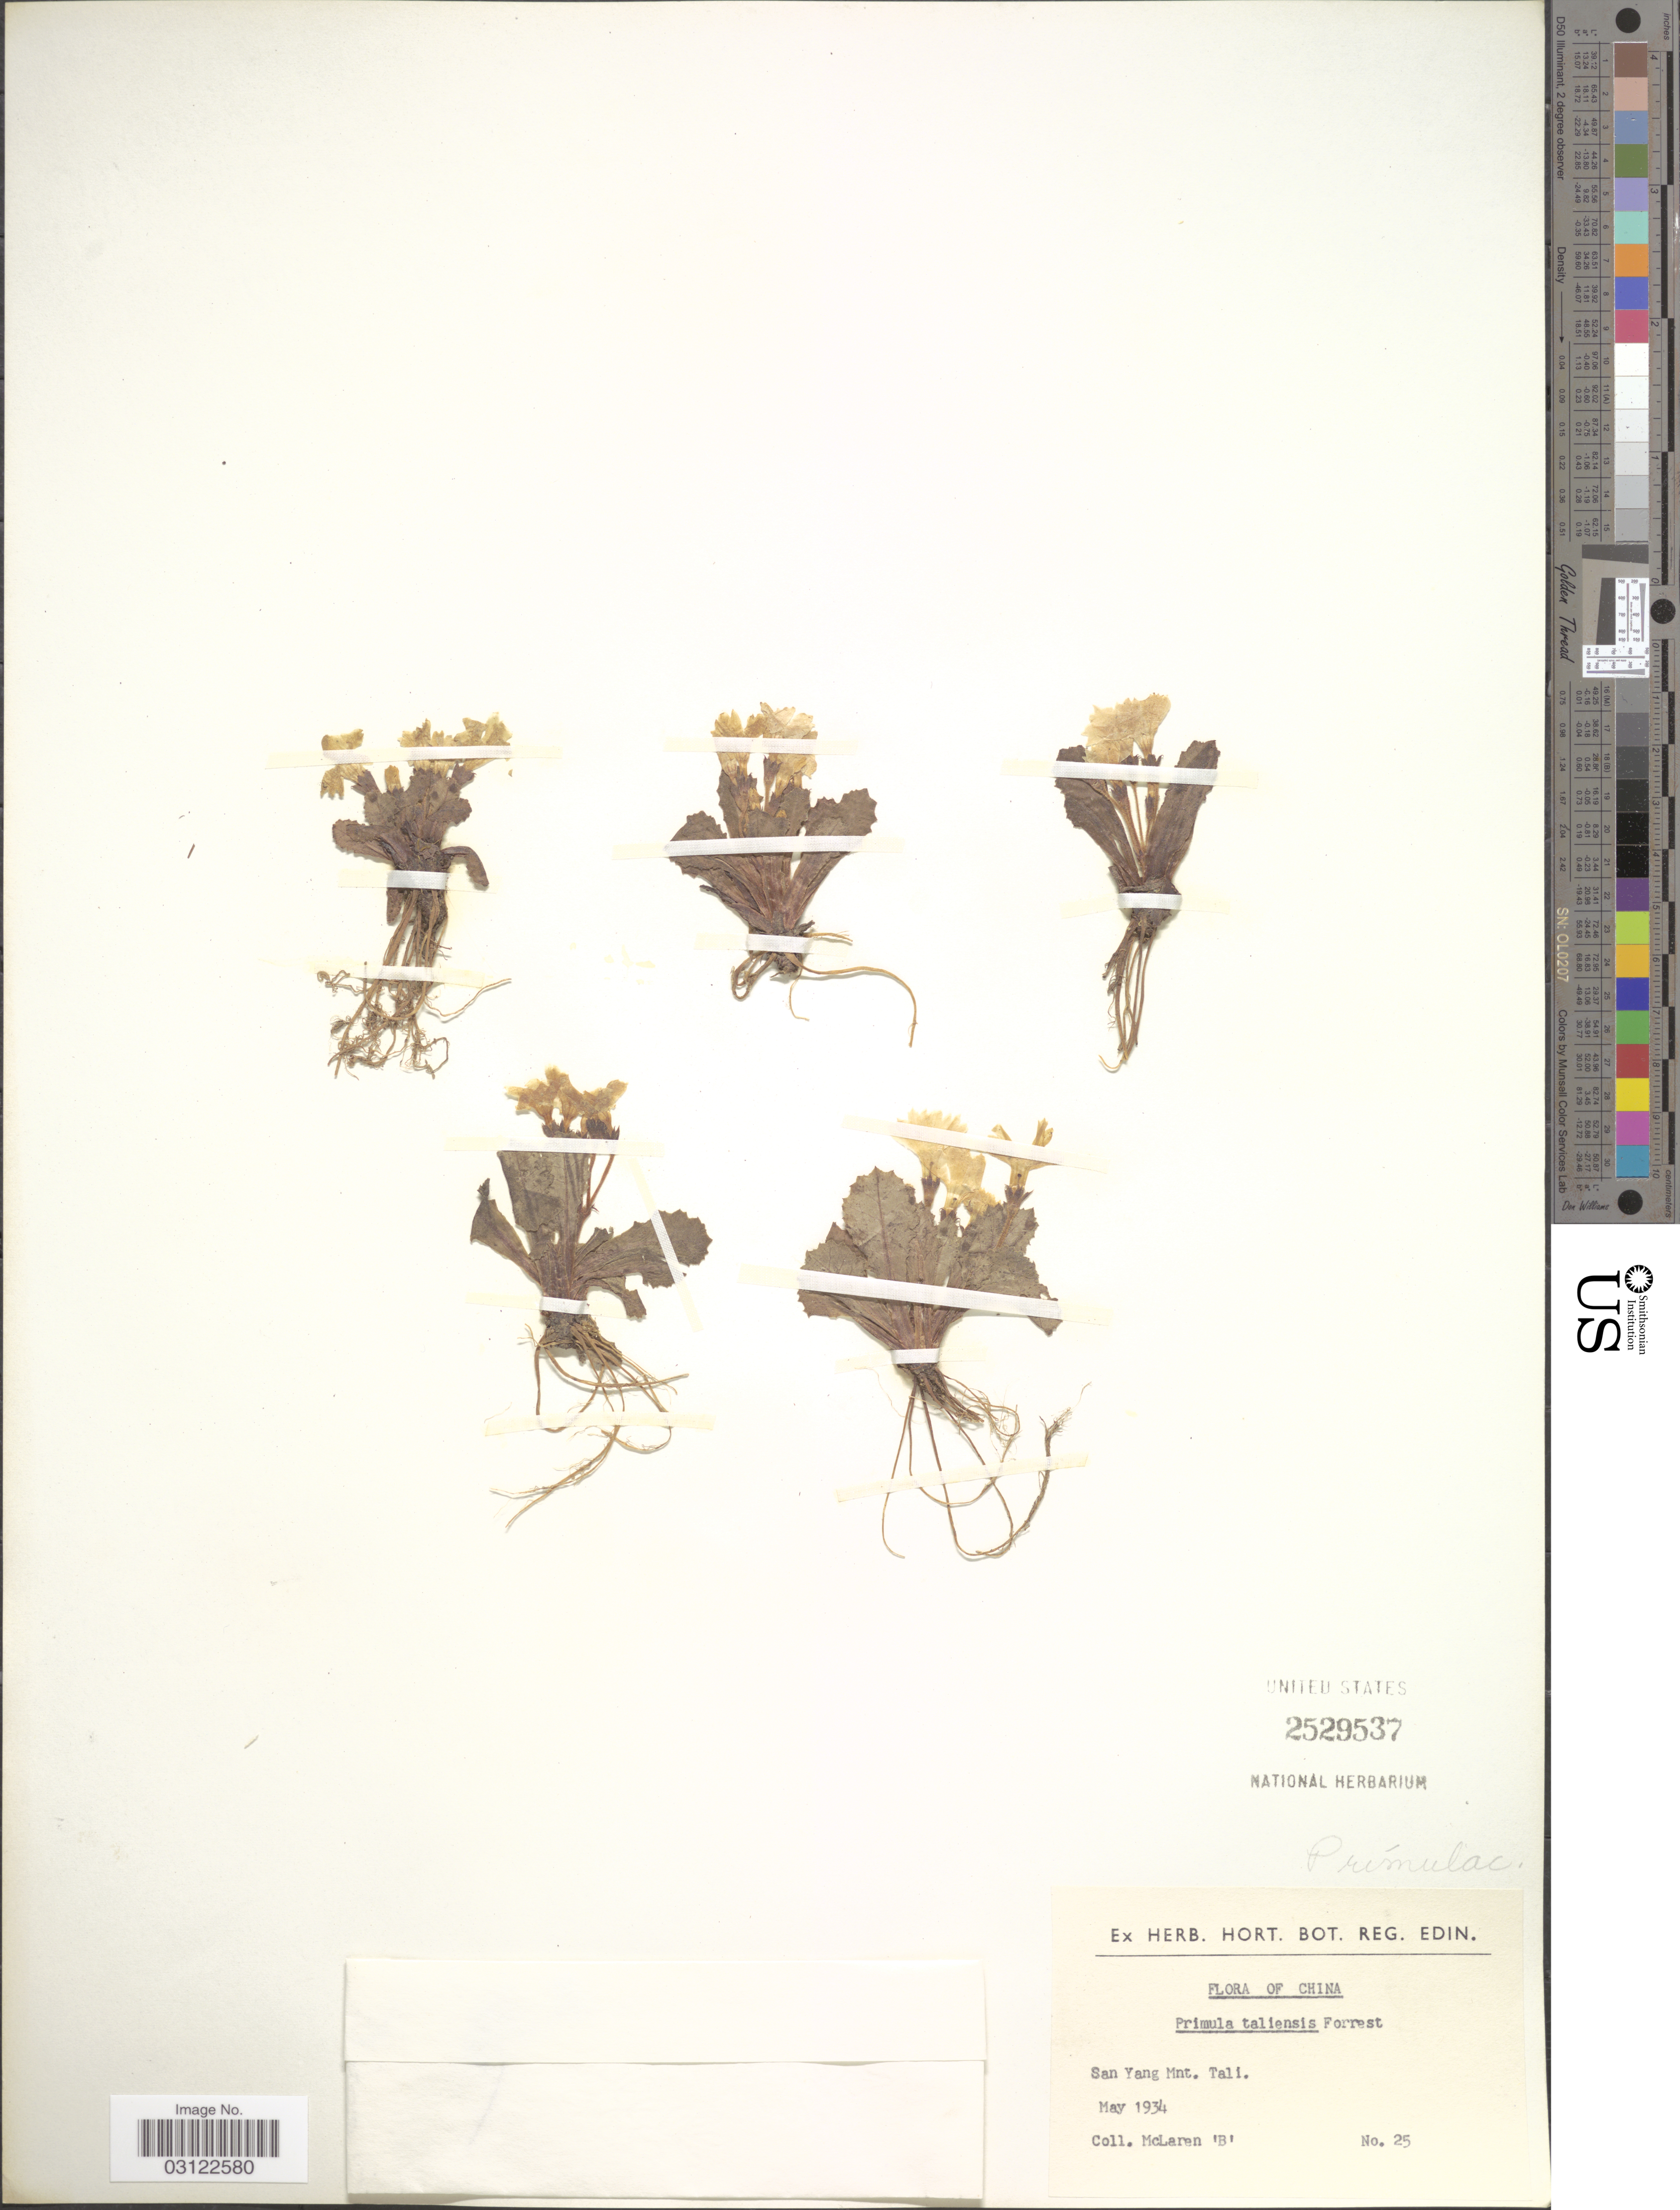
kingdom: Plantae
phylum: Tracheophyta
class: Magnoliopsida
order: Ericales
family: Primulaceae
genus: Primula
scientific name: Primula taliensis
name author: Forrest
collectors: McLaren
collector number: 25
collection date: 1934-05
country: China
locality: San Yang Mnt. Tali.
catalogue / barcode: US 2529537